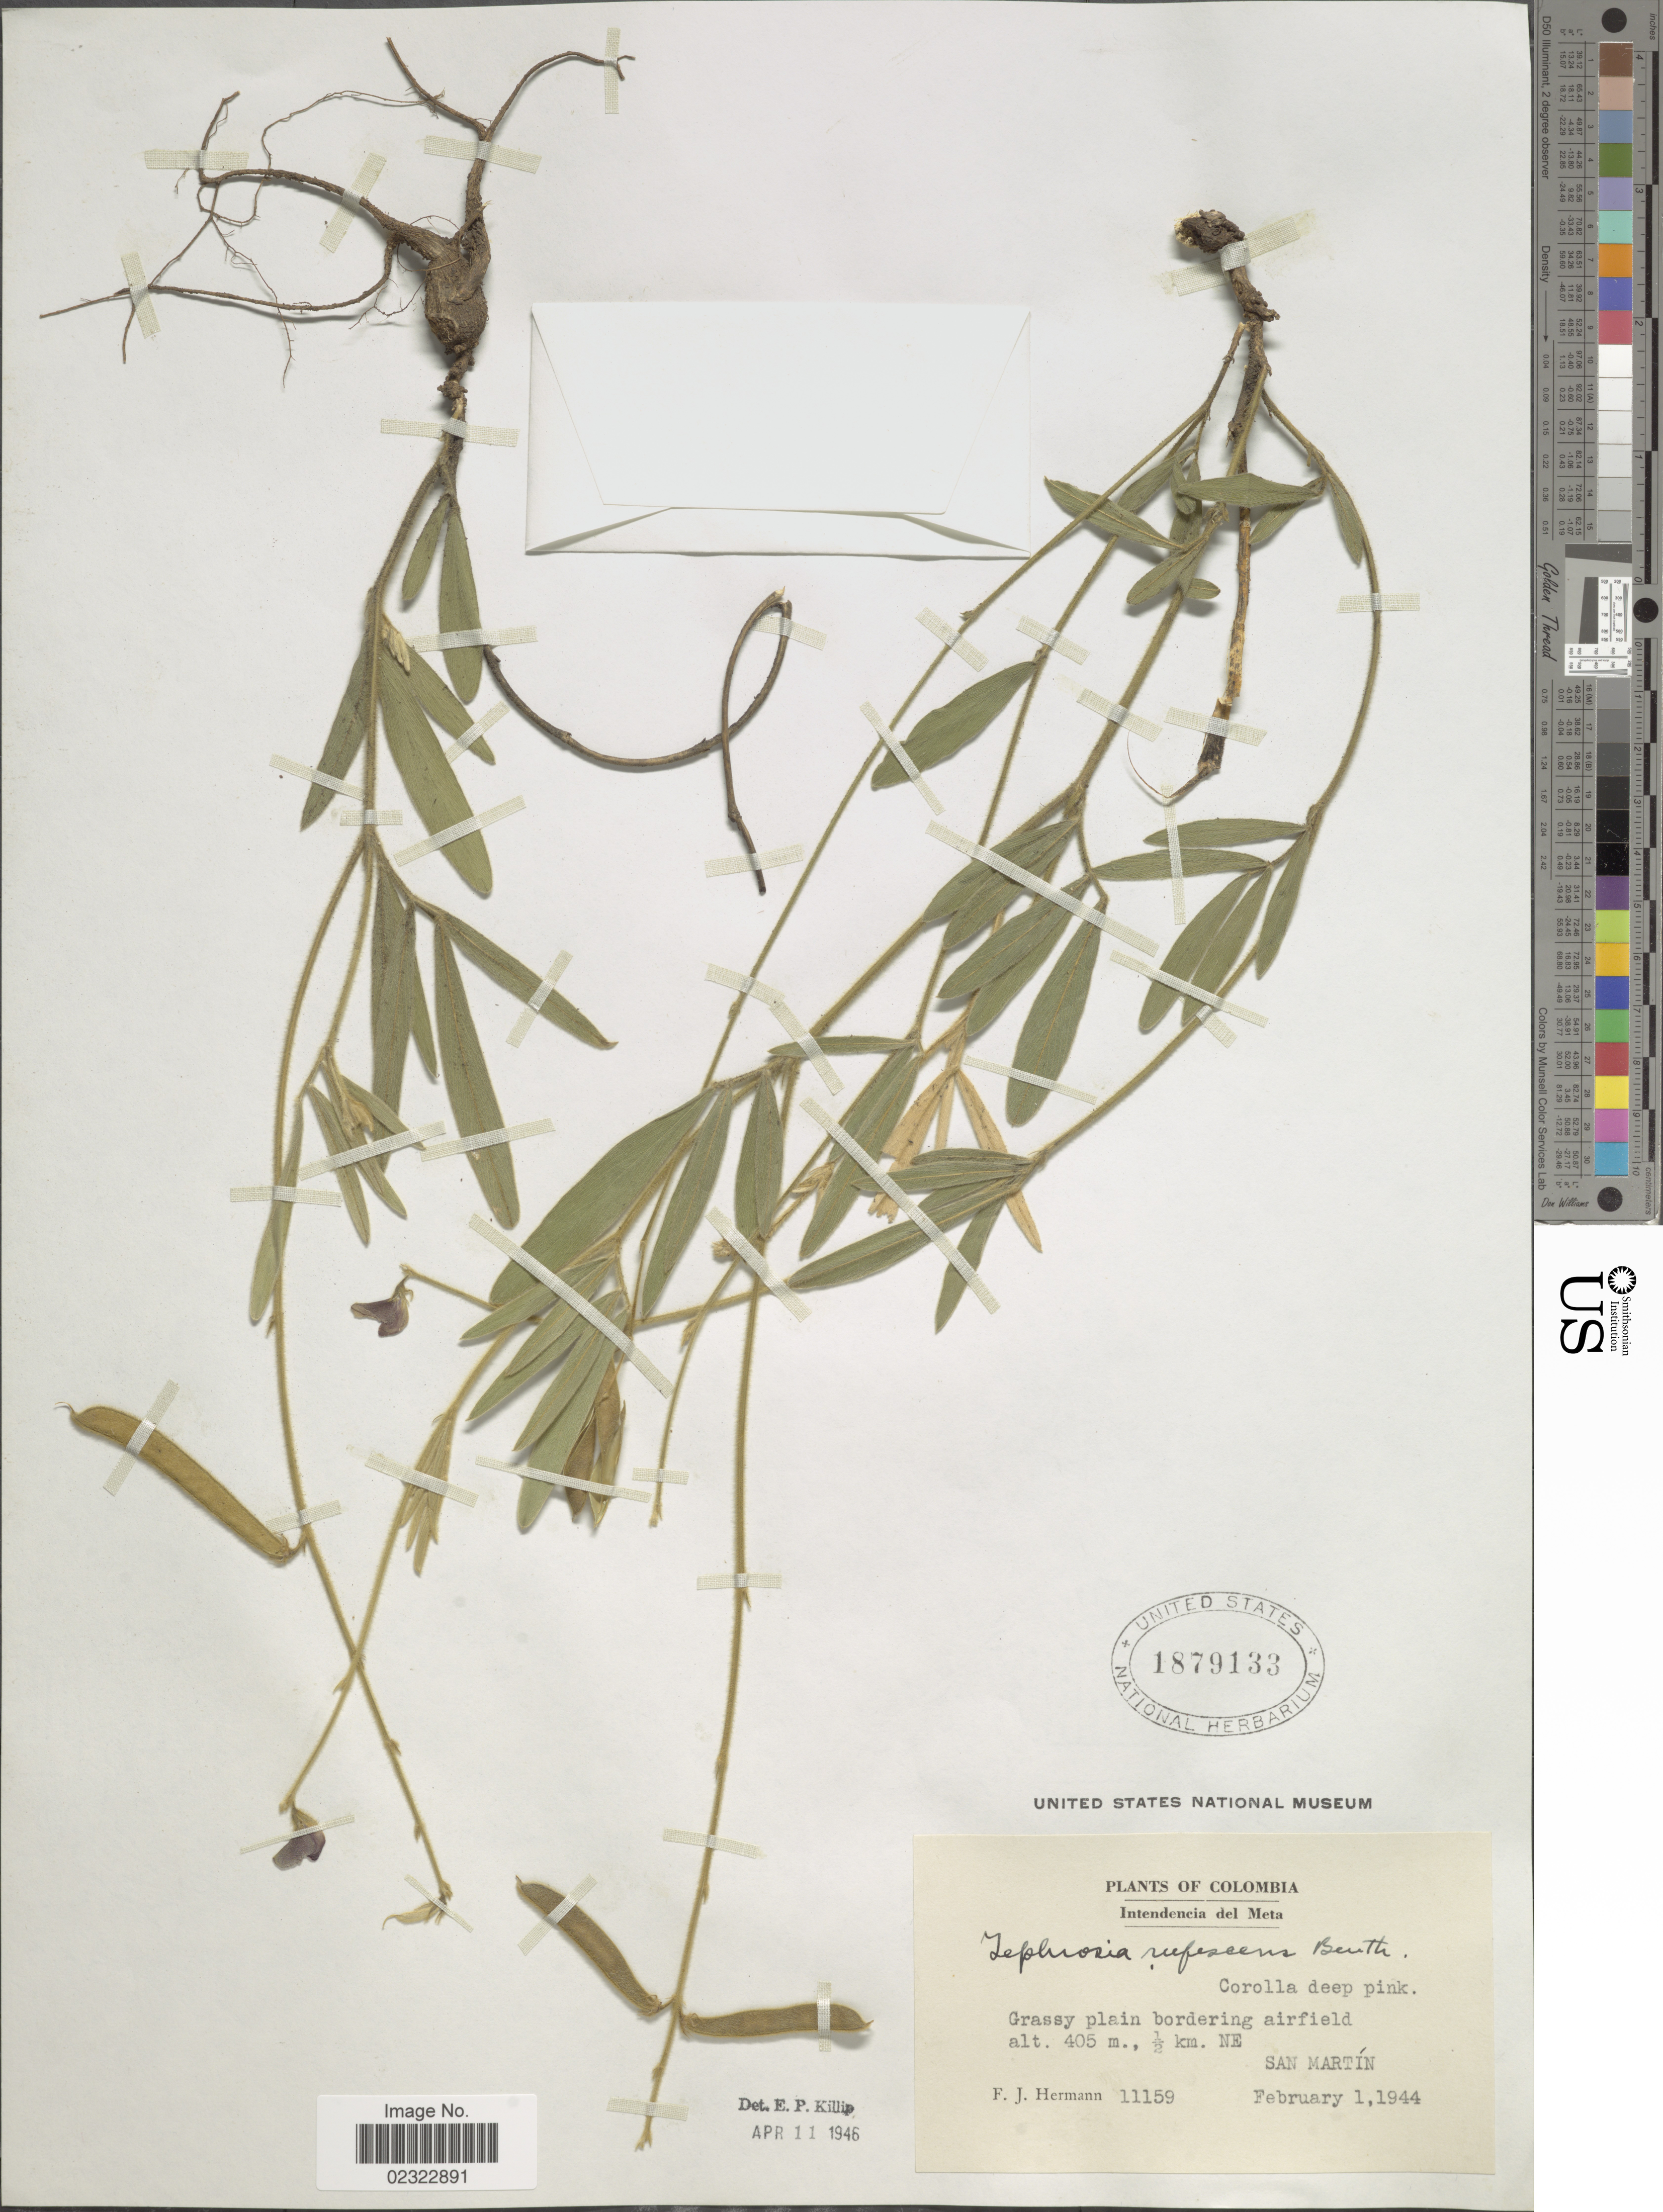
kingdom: Plantae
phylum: Tracheophyta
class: Magnoliopsida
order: Fabales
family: Fabaceae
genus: Tephrosia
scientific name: Tephrosia rufescens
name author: Benth.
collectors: F. J. Hermann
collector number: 11159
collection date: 1944-02-01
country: Colombia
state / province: Meta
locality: Intendencia del Meta, ½ km. NE. San Martin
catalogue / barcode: US 1879133